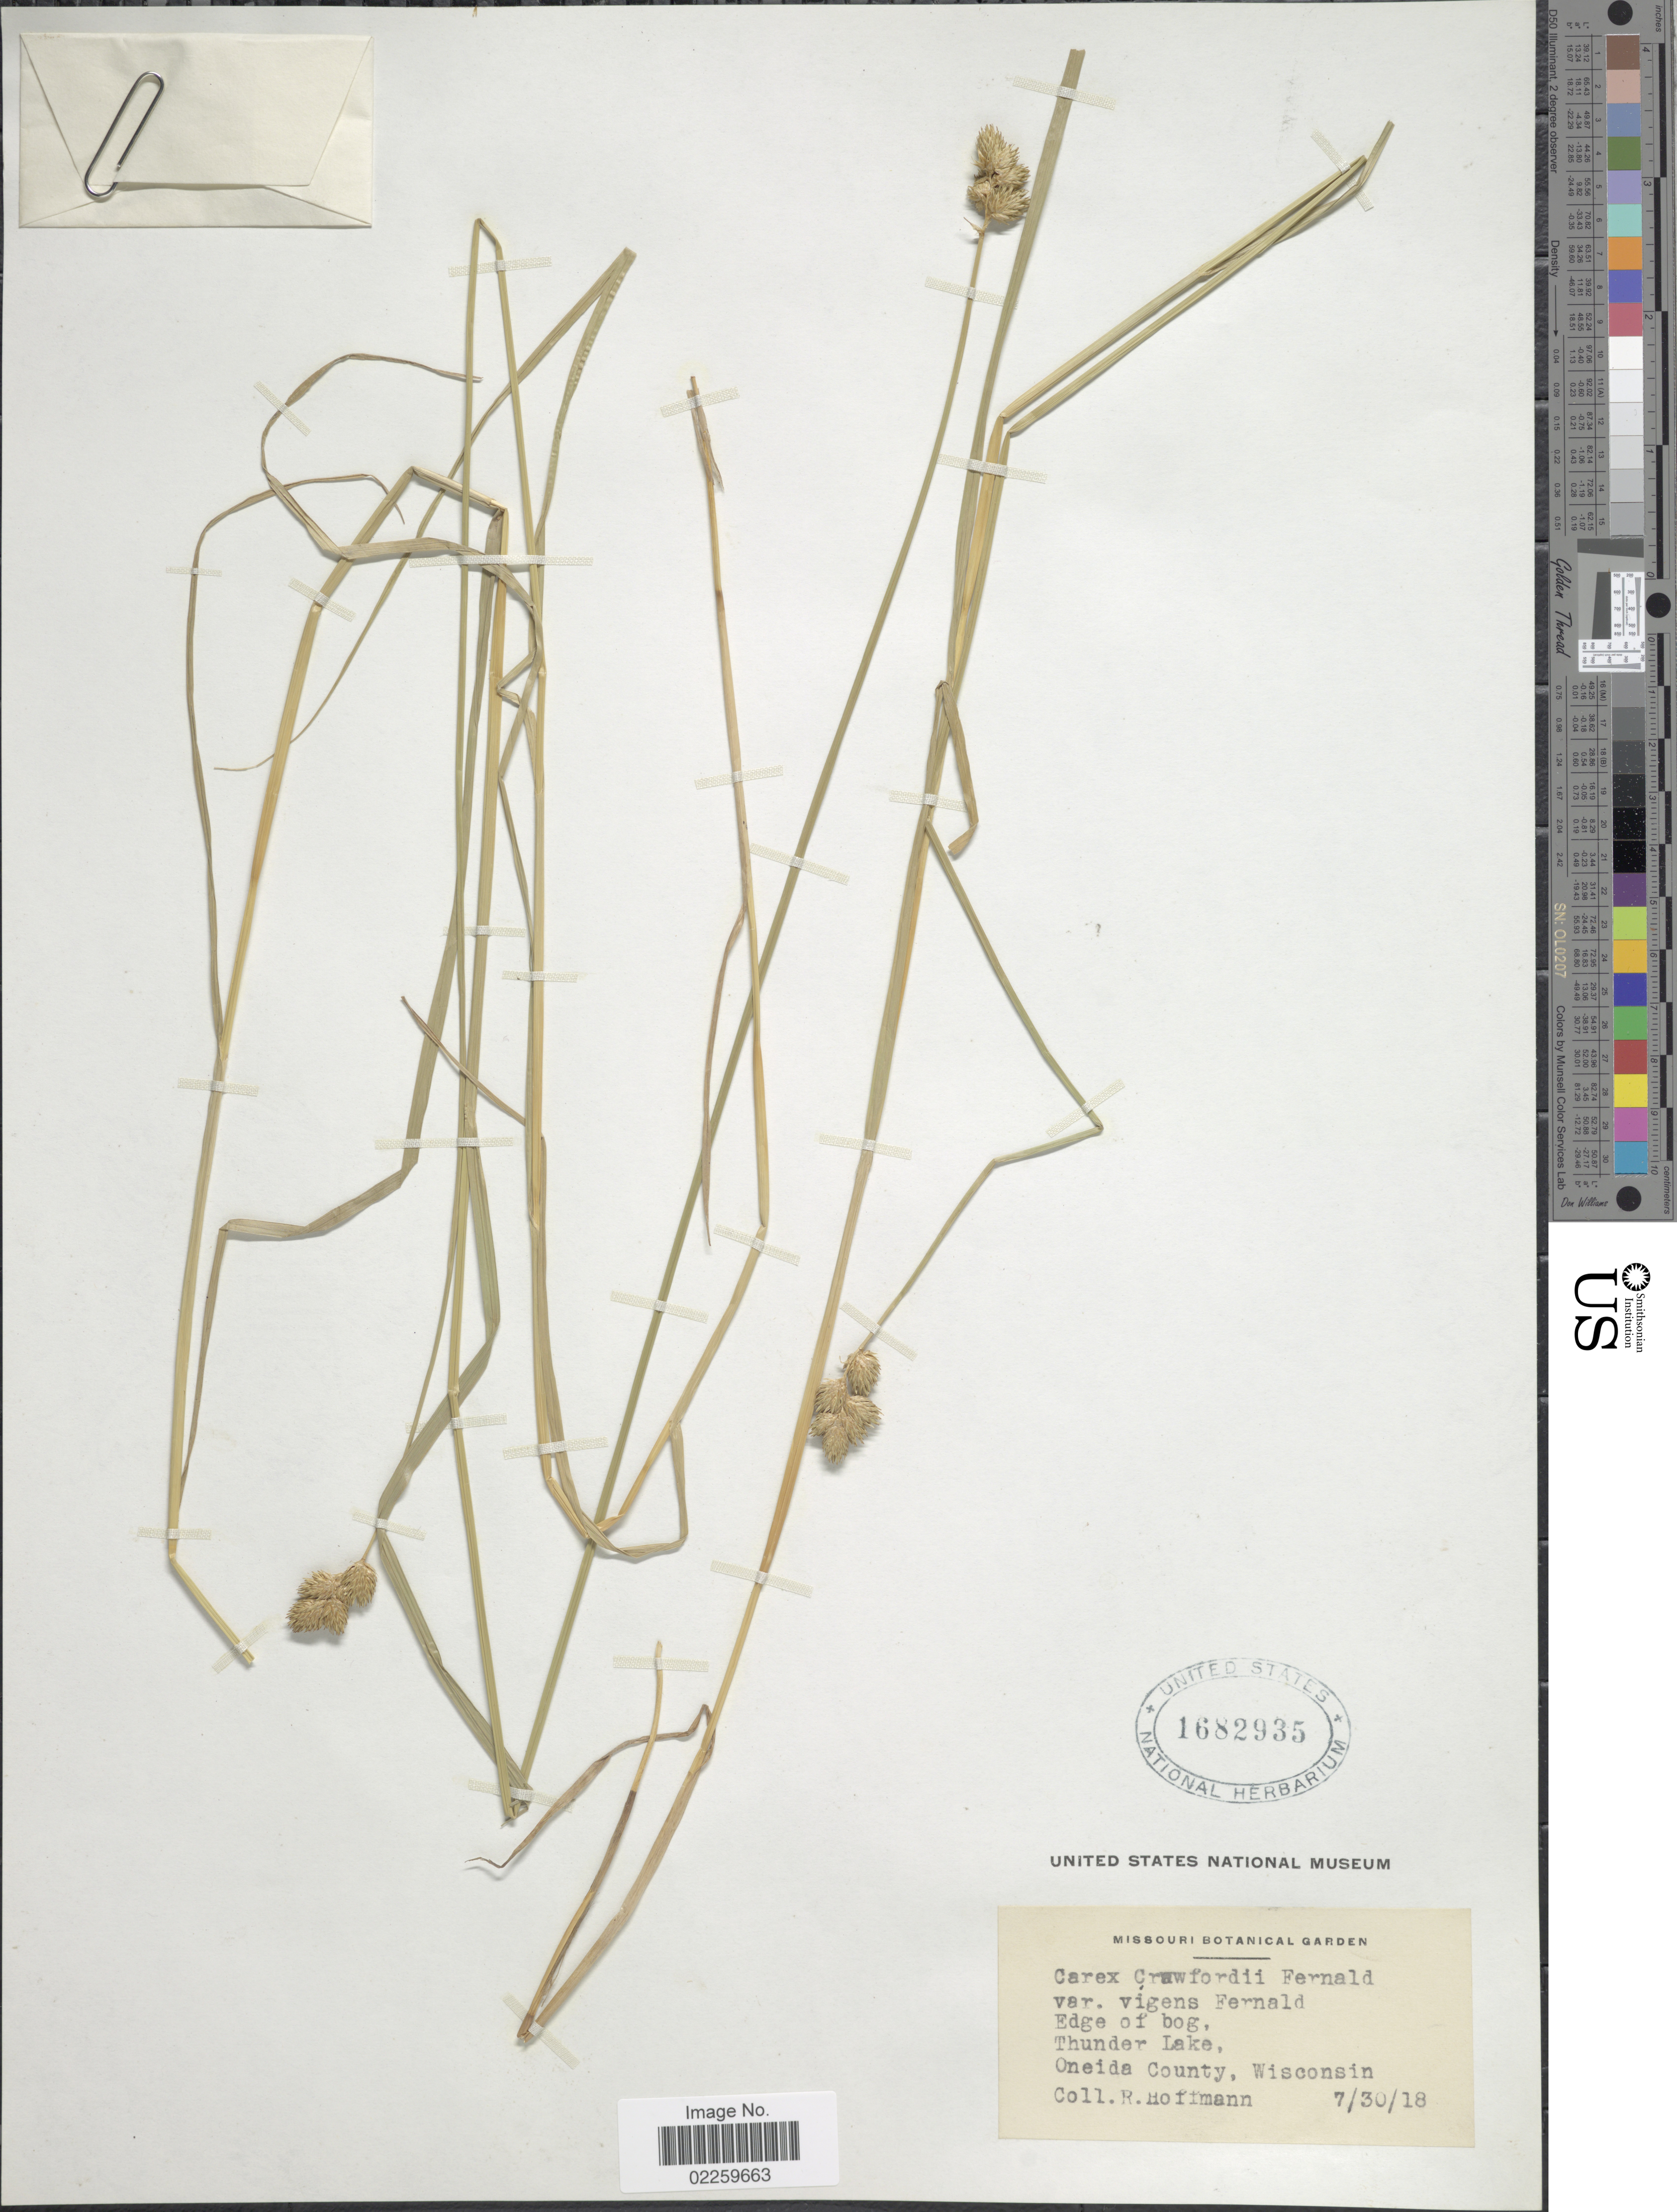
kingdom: Plantae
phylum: Tracheophyta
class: Liliopsida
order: Poales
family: Cyperaceae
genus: Carex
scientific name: Carex crawfordii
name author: Fernald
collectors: R. Hoffmann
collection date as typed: Transcribed d/m/y: 30/7/18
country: United States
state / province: Wisconsin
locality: Edge of bog, Thunder Lake, Oneida County.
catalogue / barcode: US 1682935